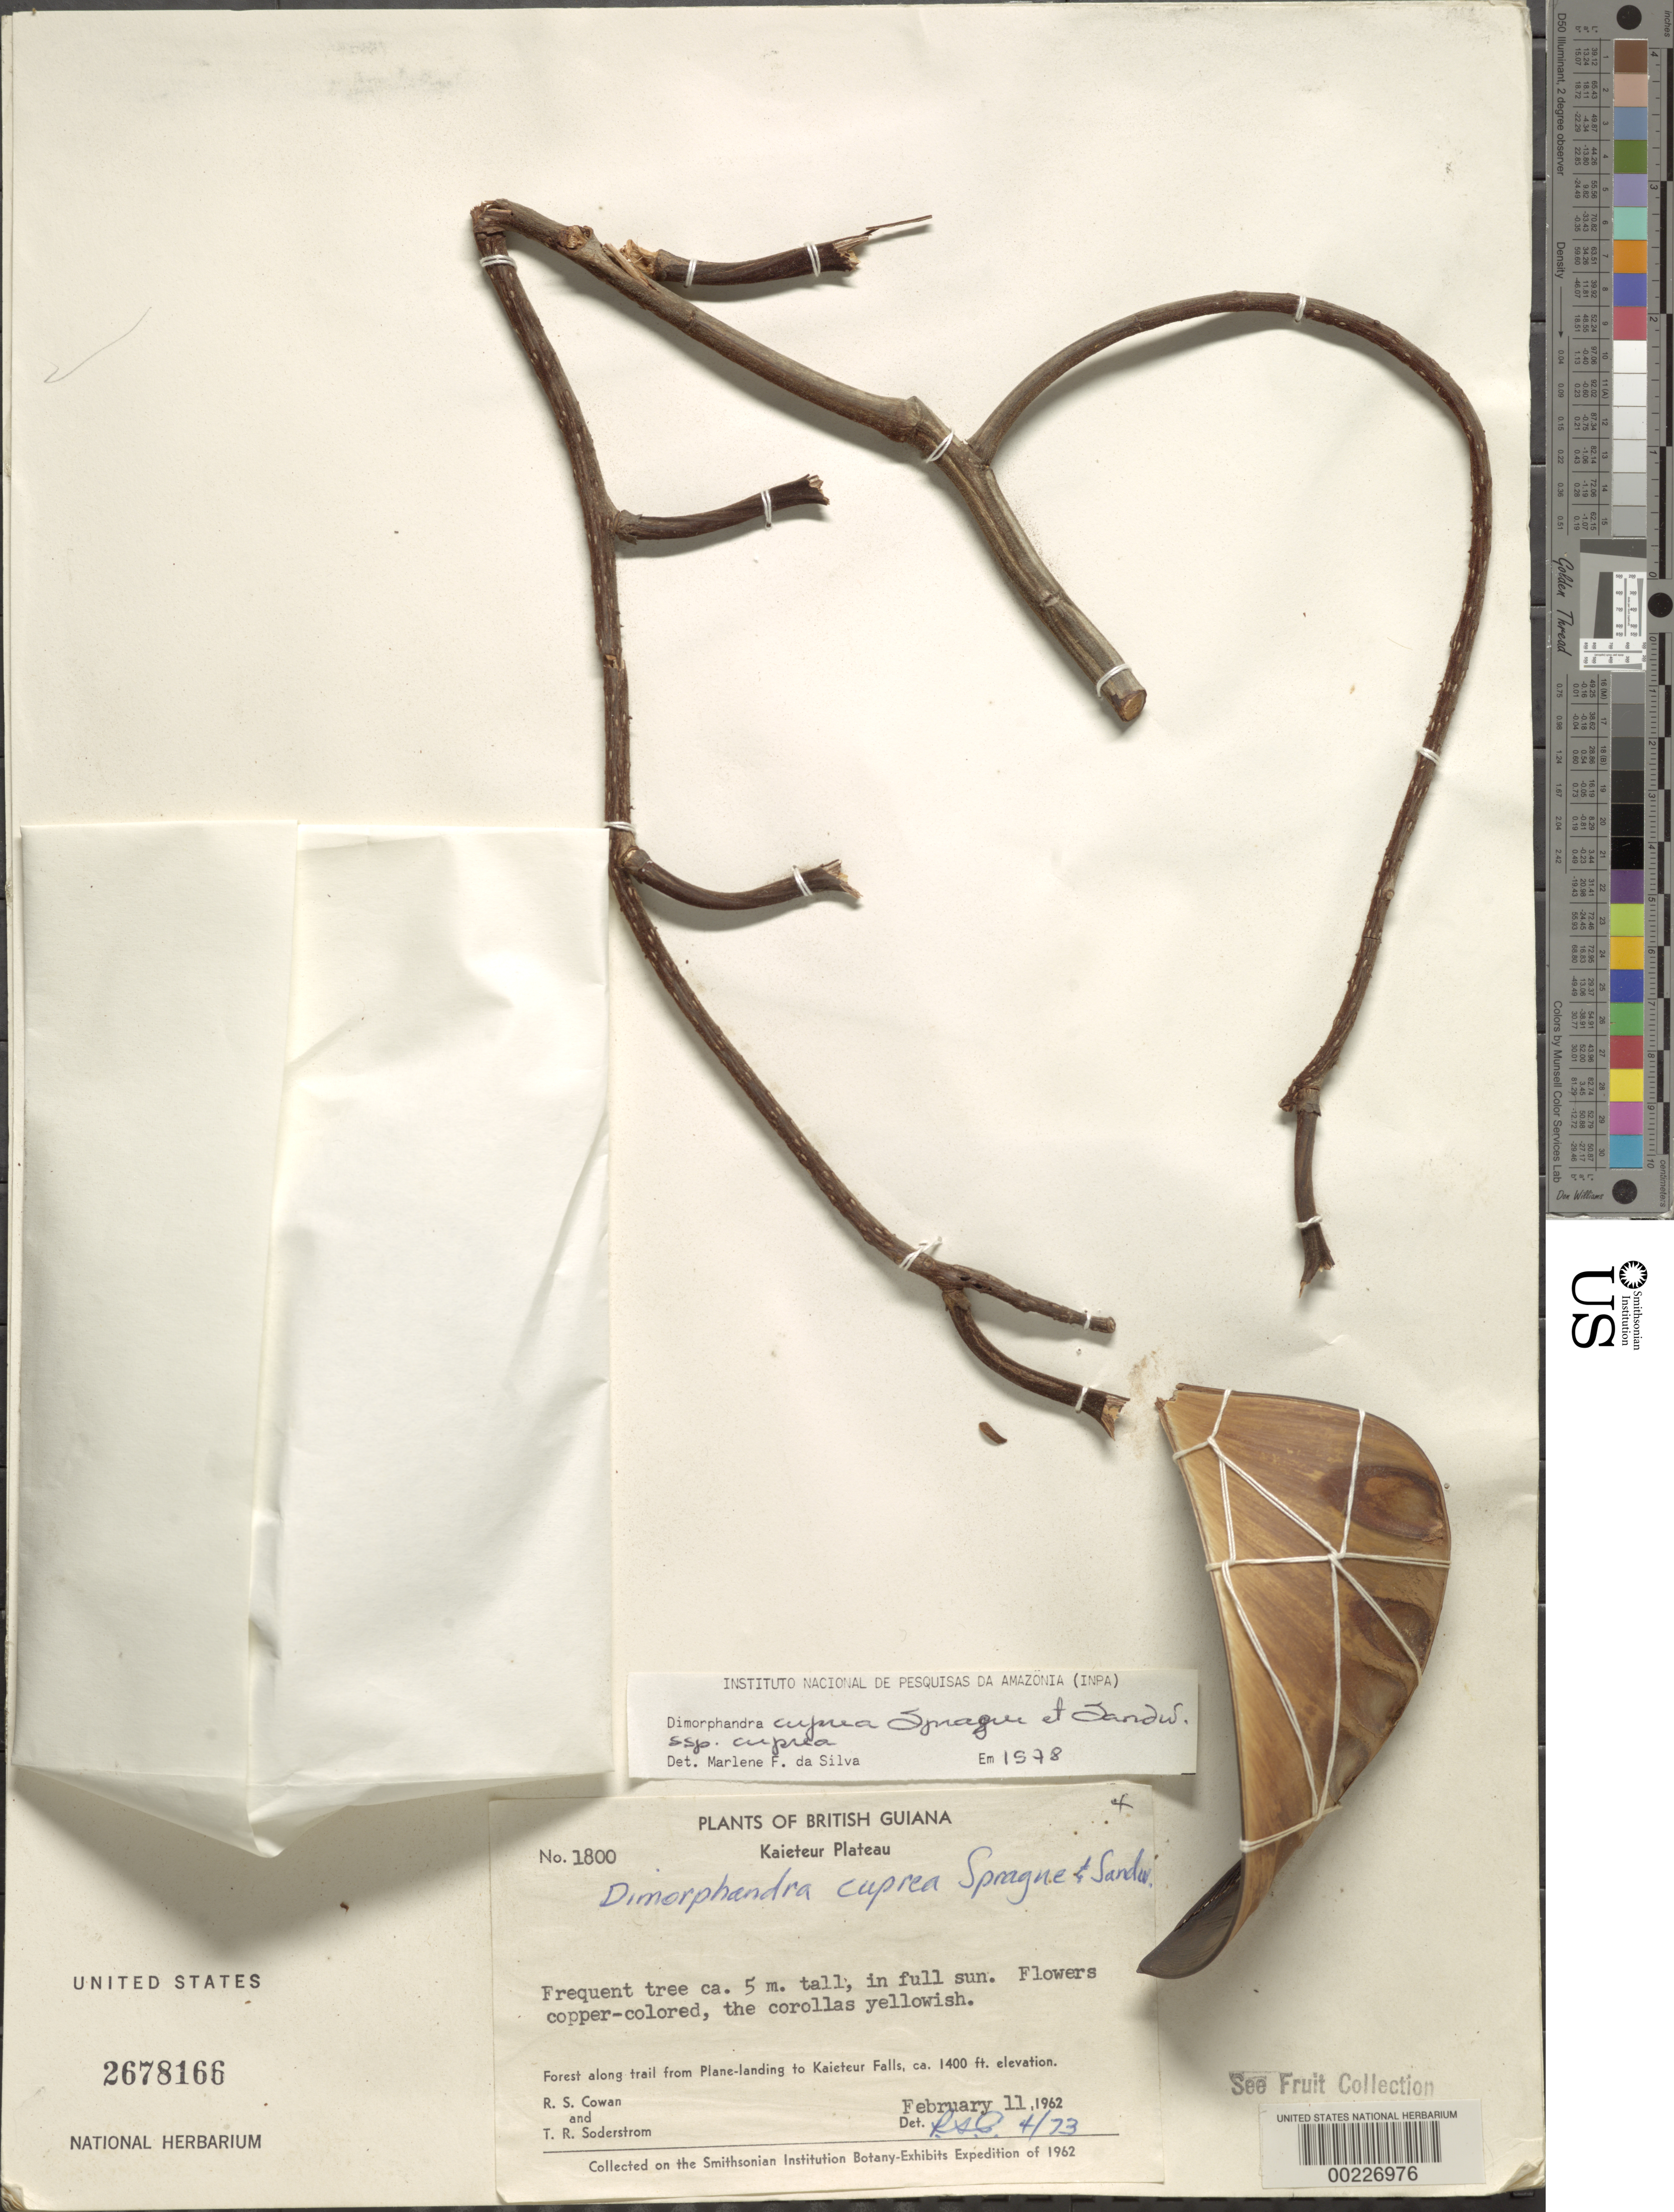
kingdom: Plantae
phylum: Tracheophyta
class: Magnoliopsida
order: Fabales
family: Fabaceae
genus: Dimorphandra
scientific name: Dimorphandra cuprea subsp. cuprea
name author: Sprague & Sandwith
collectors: R. S. Cowan & T. R. Soderstrom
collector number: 1800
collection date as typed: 11 Feb 1962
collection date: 1962-02-11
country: Guyana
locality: Forest along trail from plane landing to kaieteur falls; kaieteur plateau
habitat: Forest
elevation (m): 427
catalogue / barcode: US 2678166